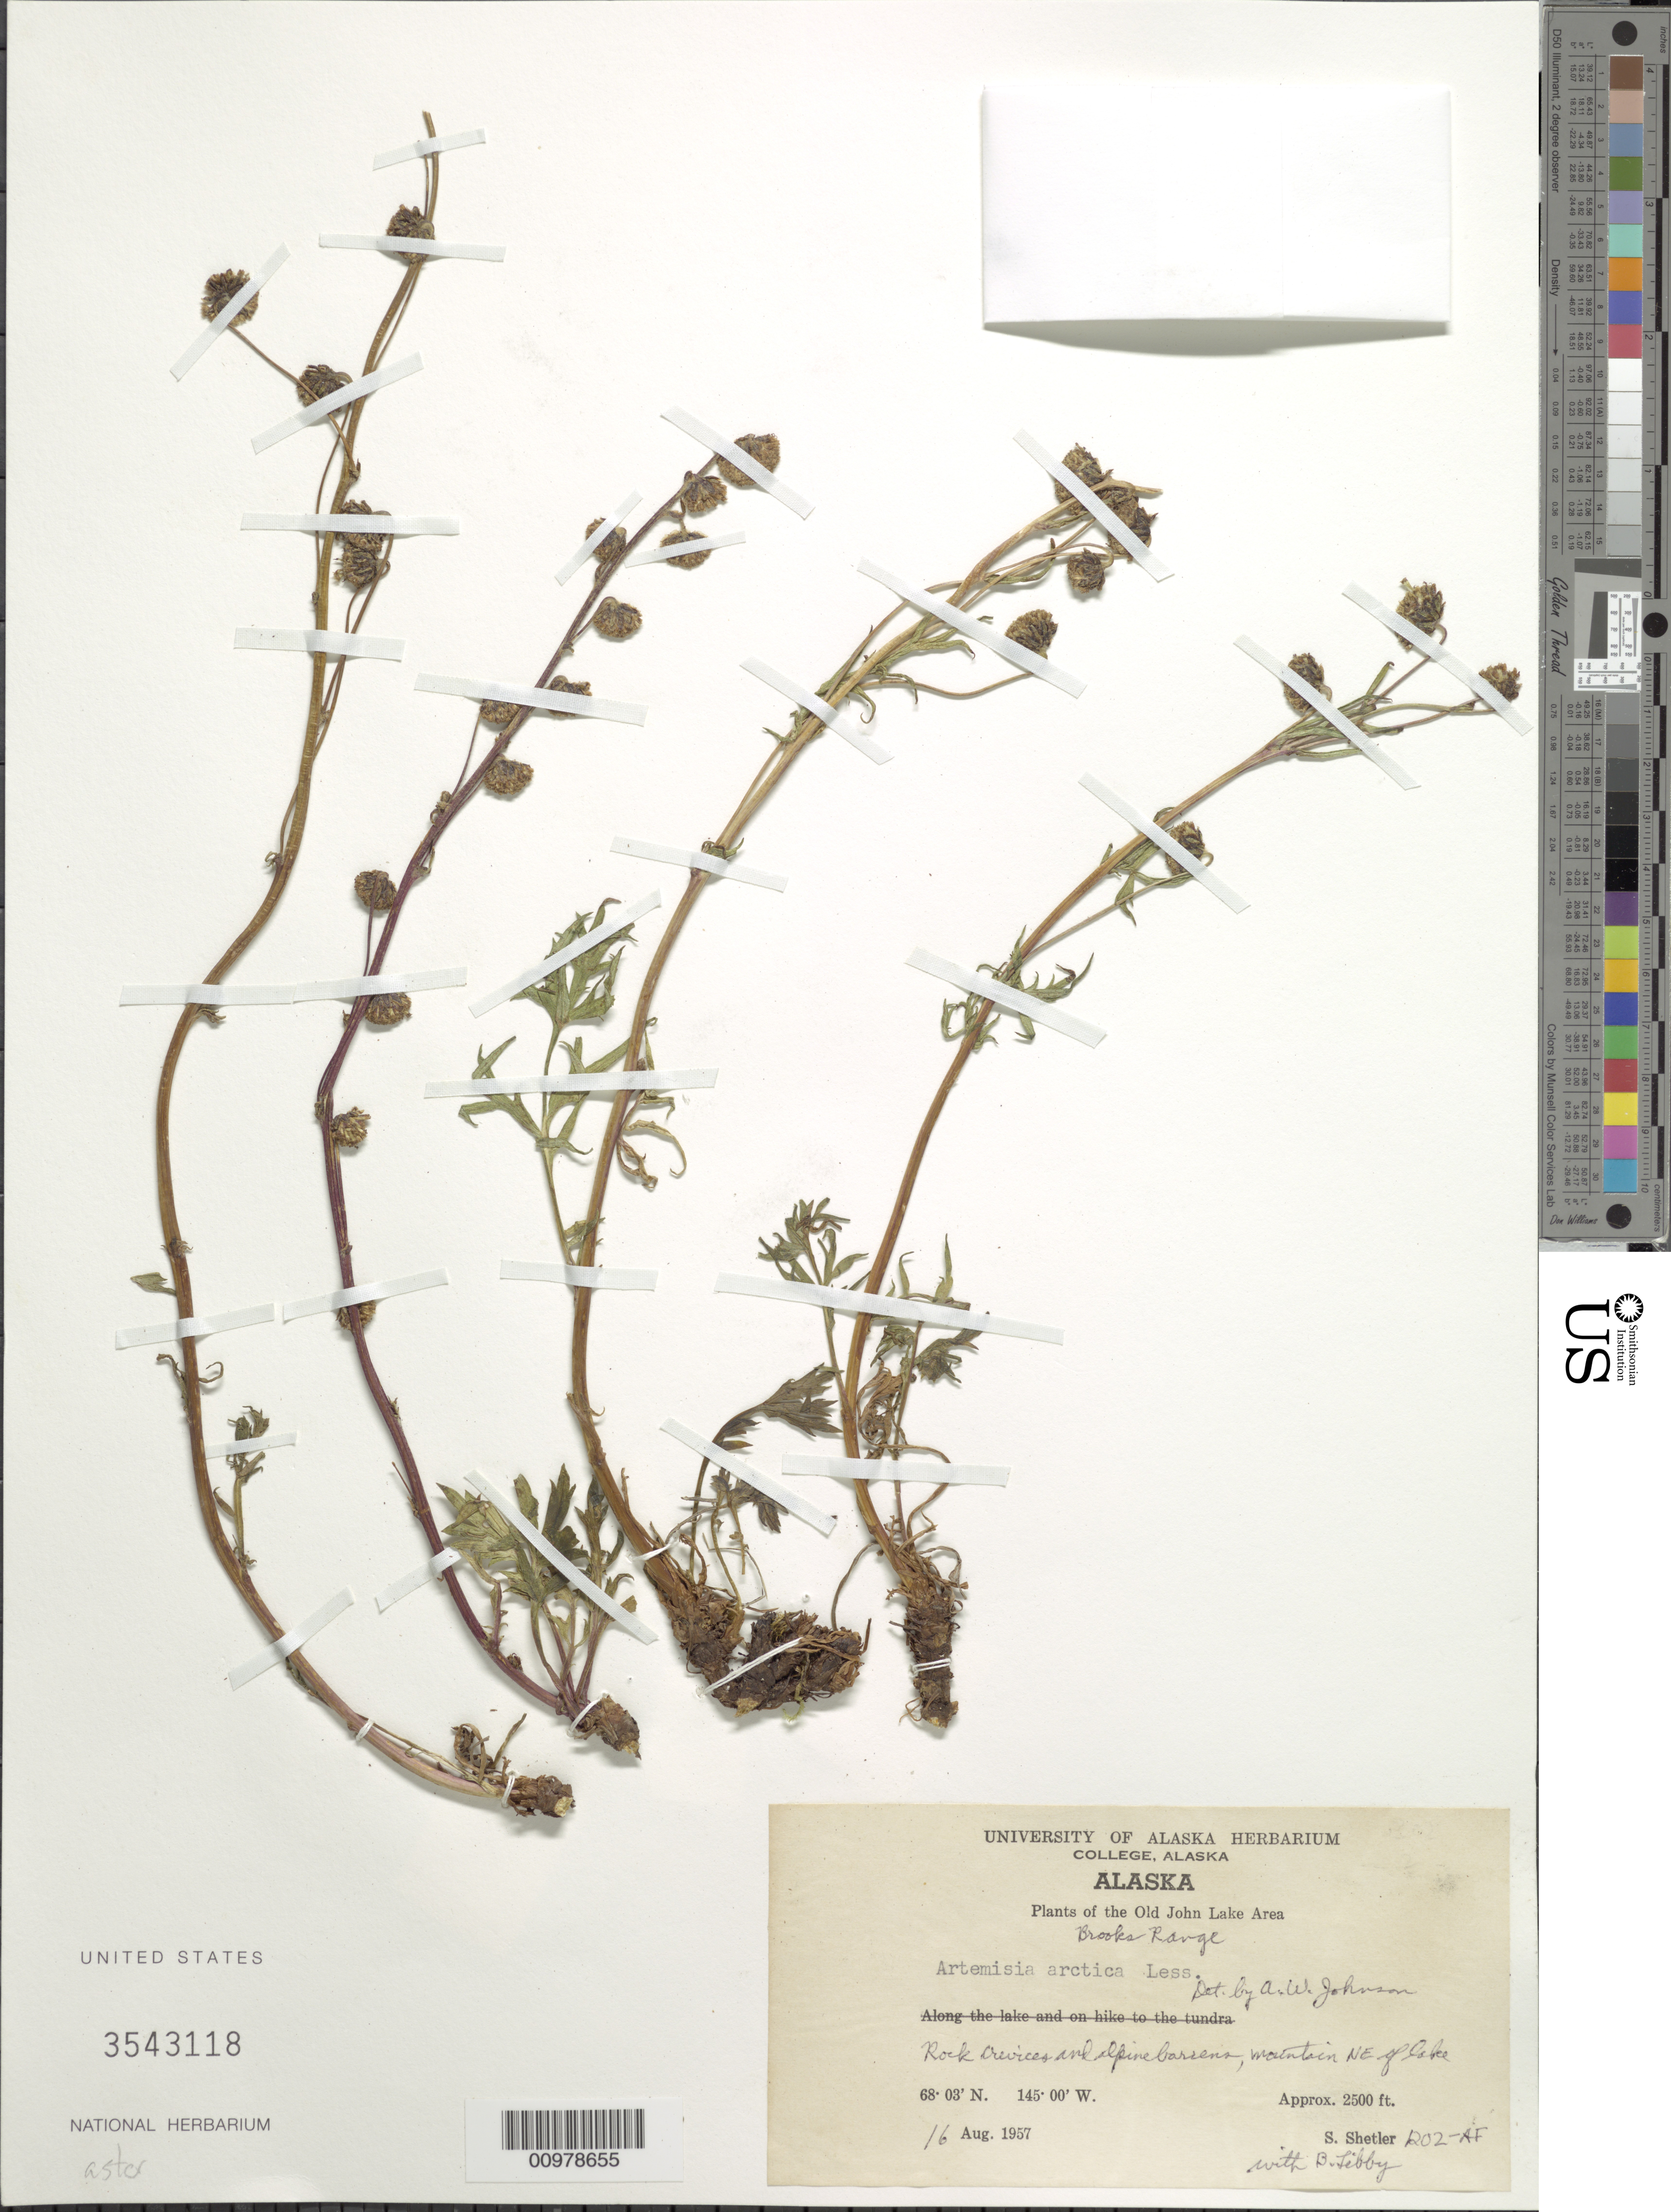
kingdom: Plantae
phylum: Tracheophyta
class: Magnoliopsida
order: Asterales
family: Asteraceae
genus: Artemisia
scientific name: Artemisia tilesii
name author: Ledeb.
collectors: S. Shetler & B. Libby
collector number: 1202-AF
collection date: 1957-08-16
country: United States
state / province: Alaska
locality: Old John Lake Area. Mountain NE of Lake. Brooks Range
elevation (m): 762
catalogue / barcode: US 3543118